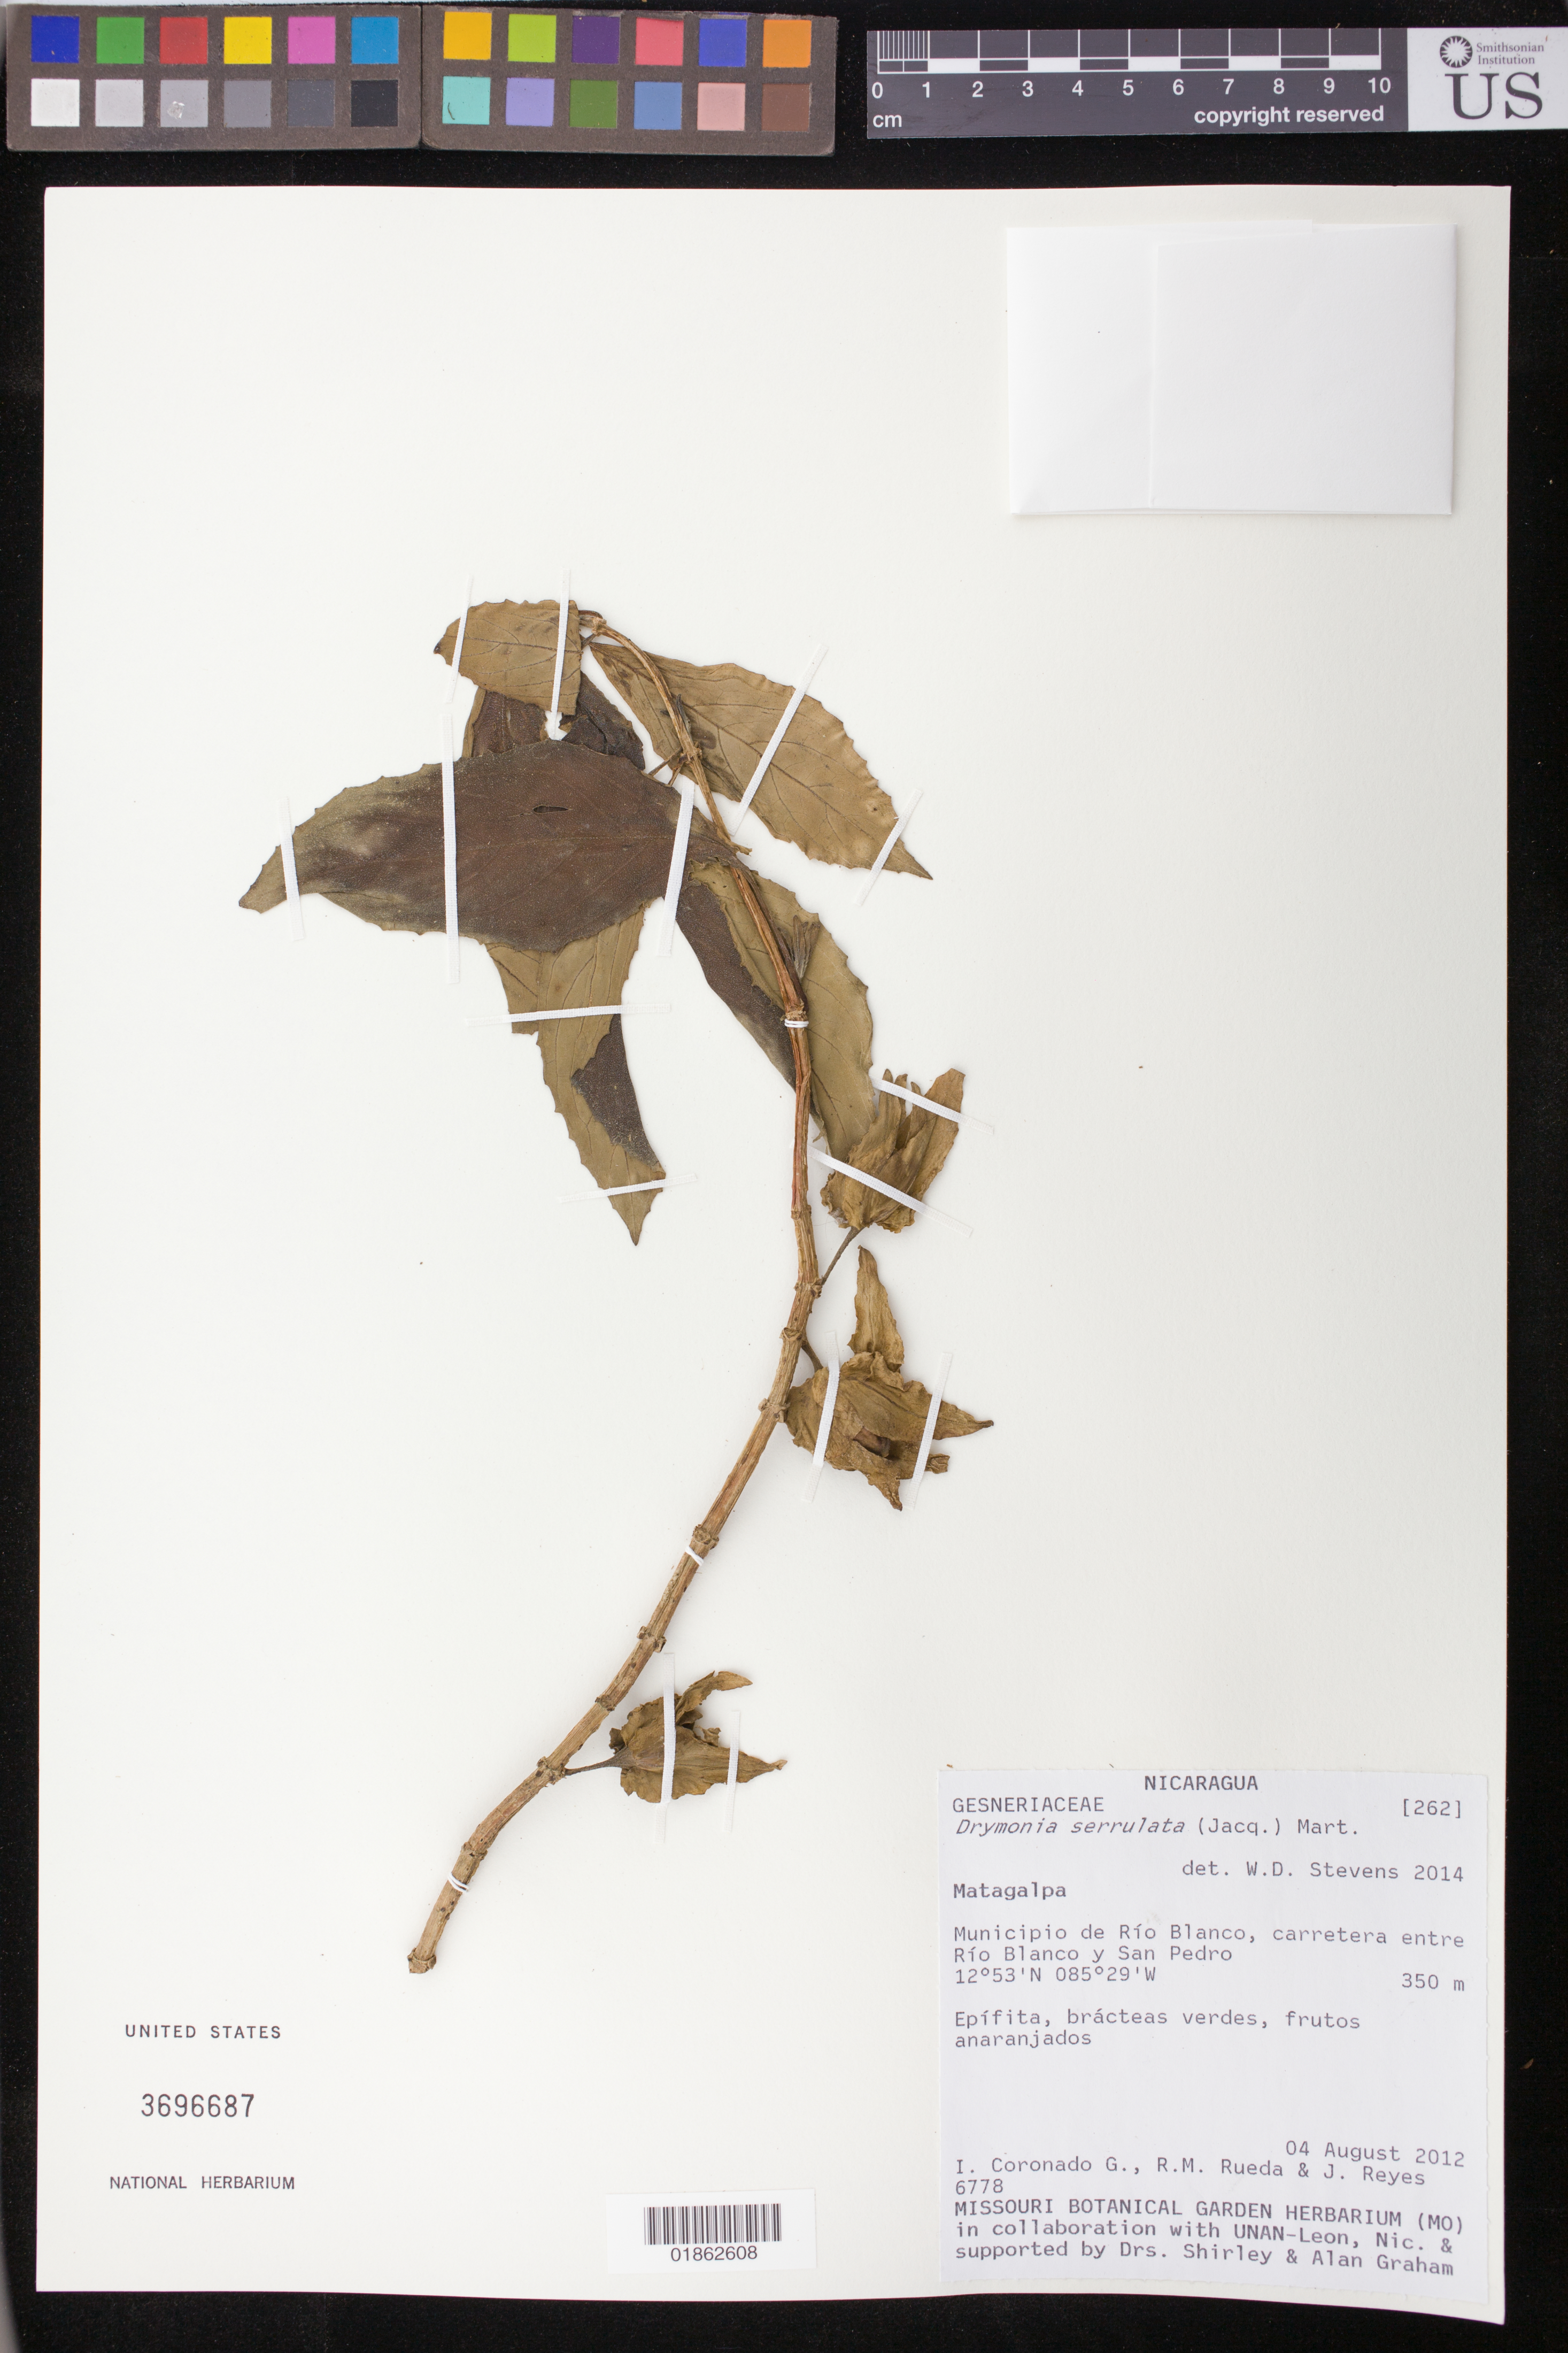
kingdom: Plantae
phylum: Tracheophyta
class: Magnoliopsida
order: Lamiales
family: Gesneriaceae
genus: Drymonia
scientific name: Drymonia serrulata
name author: (Jacq.) Mart.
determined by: Stevens, W. Douglas, Missouri Botanical Garden (MO)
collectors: I. Coronado, R. Rueda & J. Reyes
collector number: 6778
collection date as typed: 04 August 2012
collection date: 2012-08-04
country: Nicaragua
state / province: Matagalpa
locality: Municipio de Rio Blanco, carretera entre Rio Blanco y San Pedro.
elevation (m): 350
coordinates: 12 53 N, 085 29 W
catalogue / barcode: US 3696687